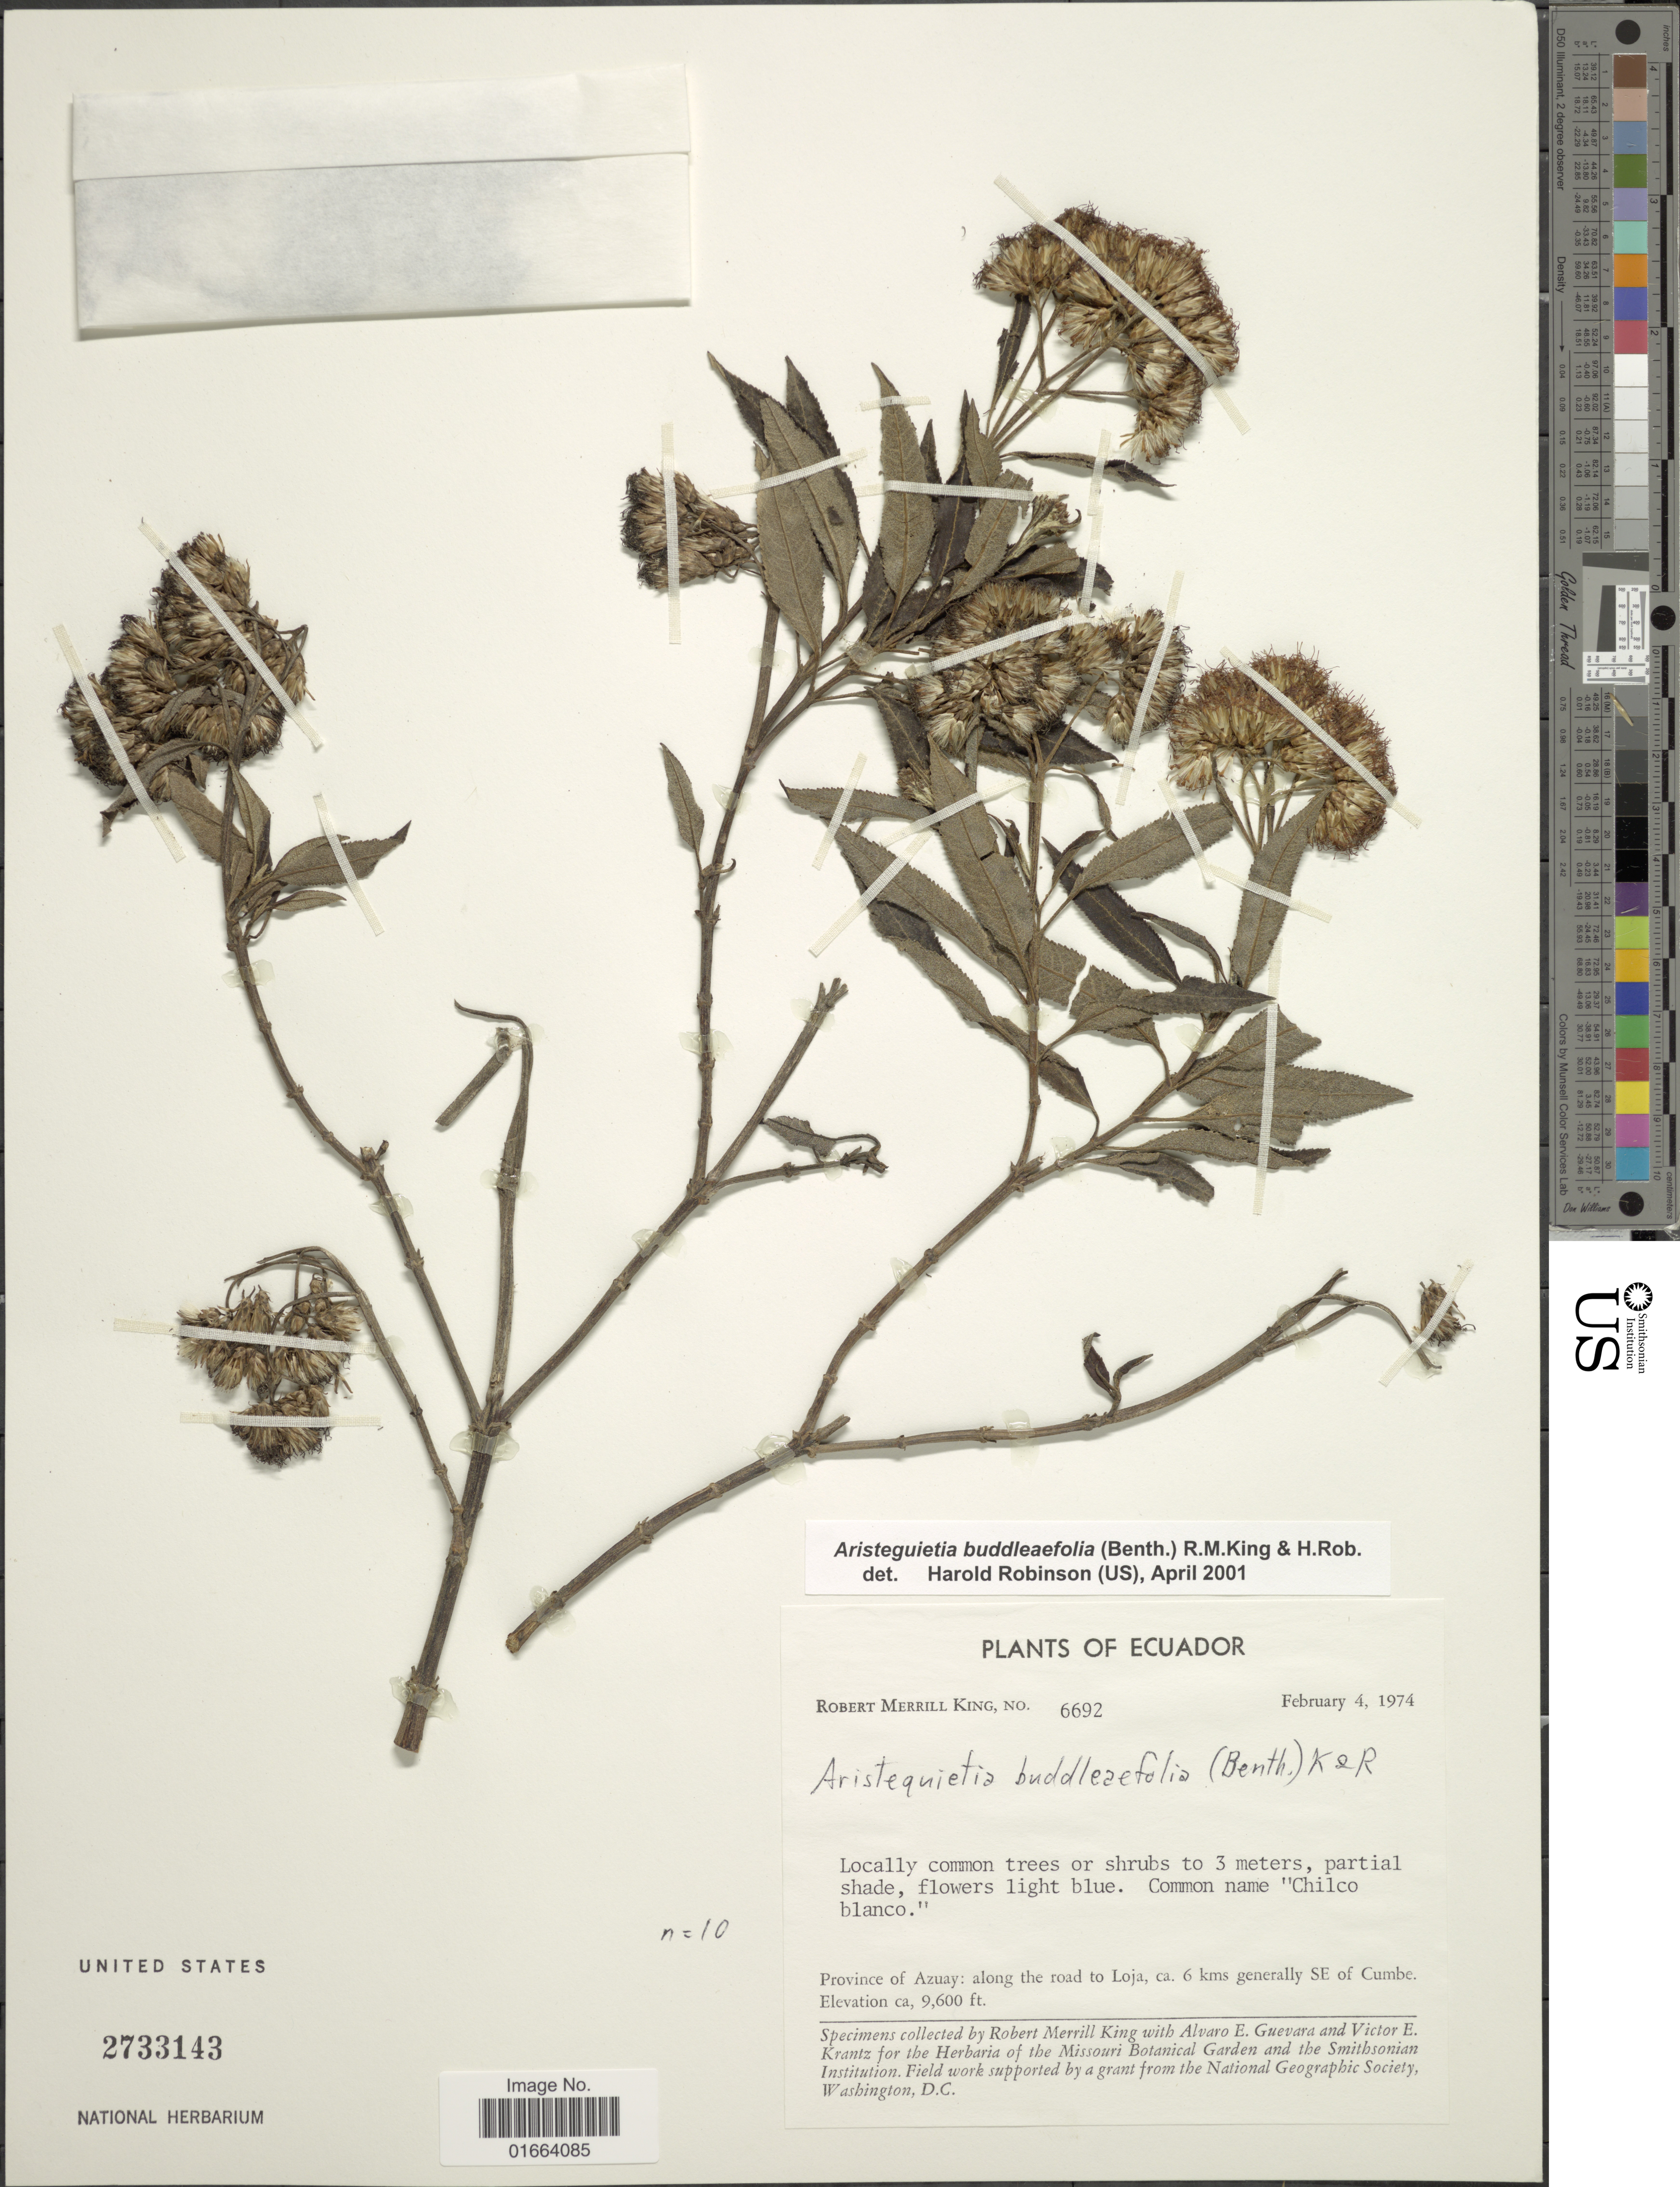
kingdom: Plantae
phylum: Tracheophyta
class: Magnoliopsida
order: Asterales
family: Asteraceae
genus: Aristeguietia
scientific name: Aristeguietia buddleaefolia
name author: (Benth.) R.M. King & H. Rob.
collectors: R. M. King, A. E. Guevara & V. Krantz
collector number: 6692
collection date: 1974-02-04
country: Ecuador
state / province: Azuay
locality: Along the road to Loja, ca. 6 kms generally SE of Cumbe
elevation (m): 2926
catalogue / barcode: US 2733143